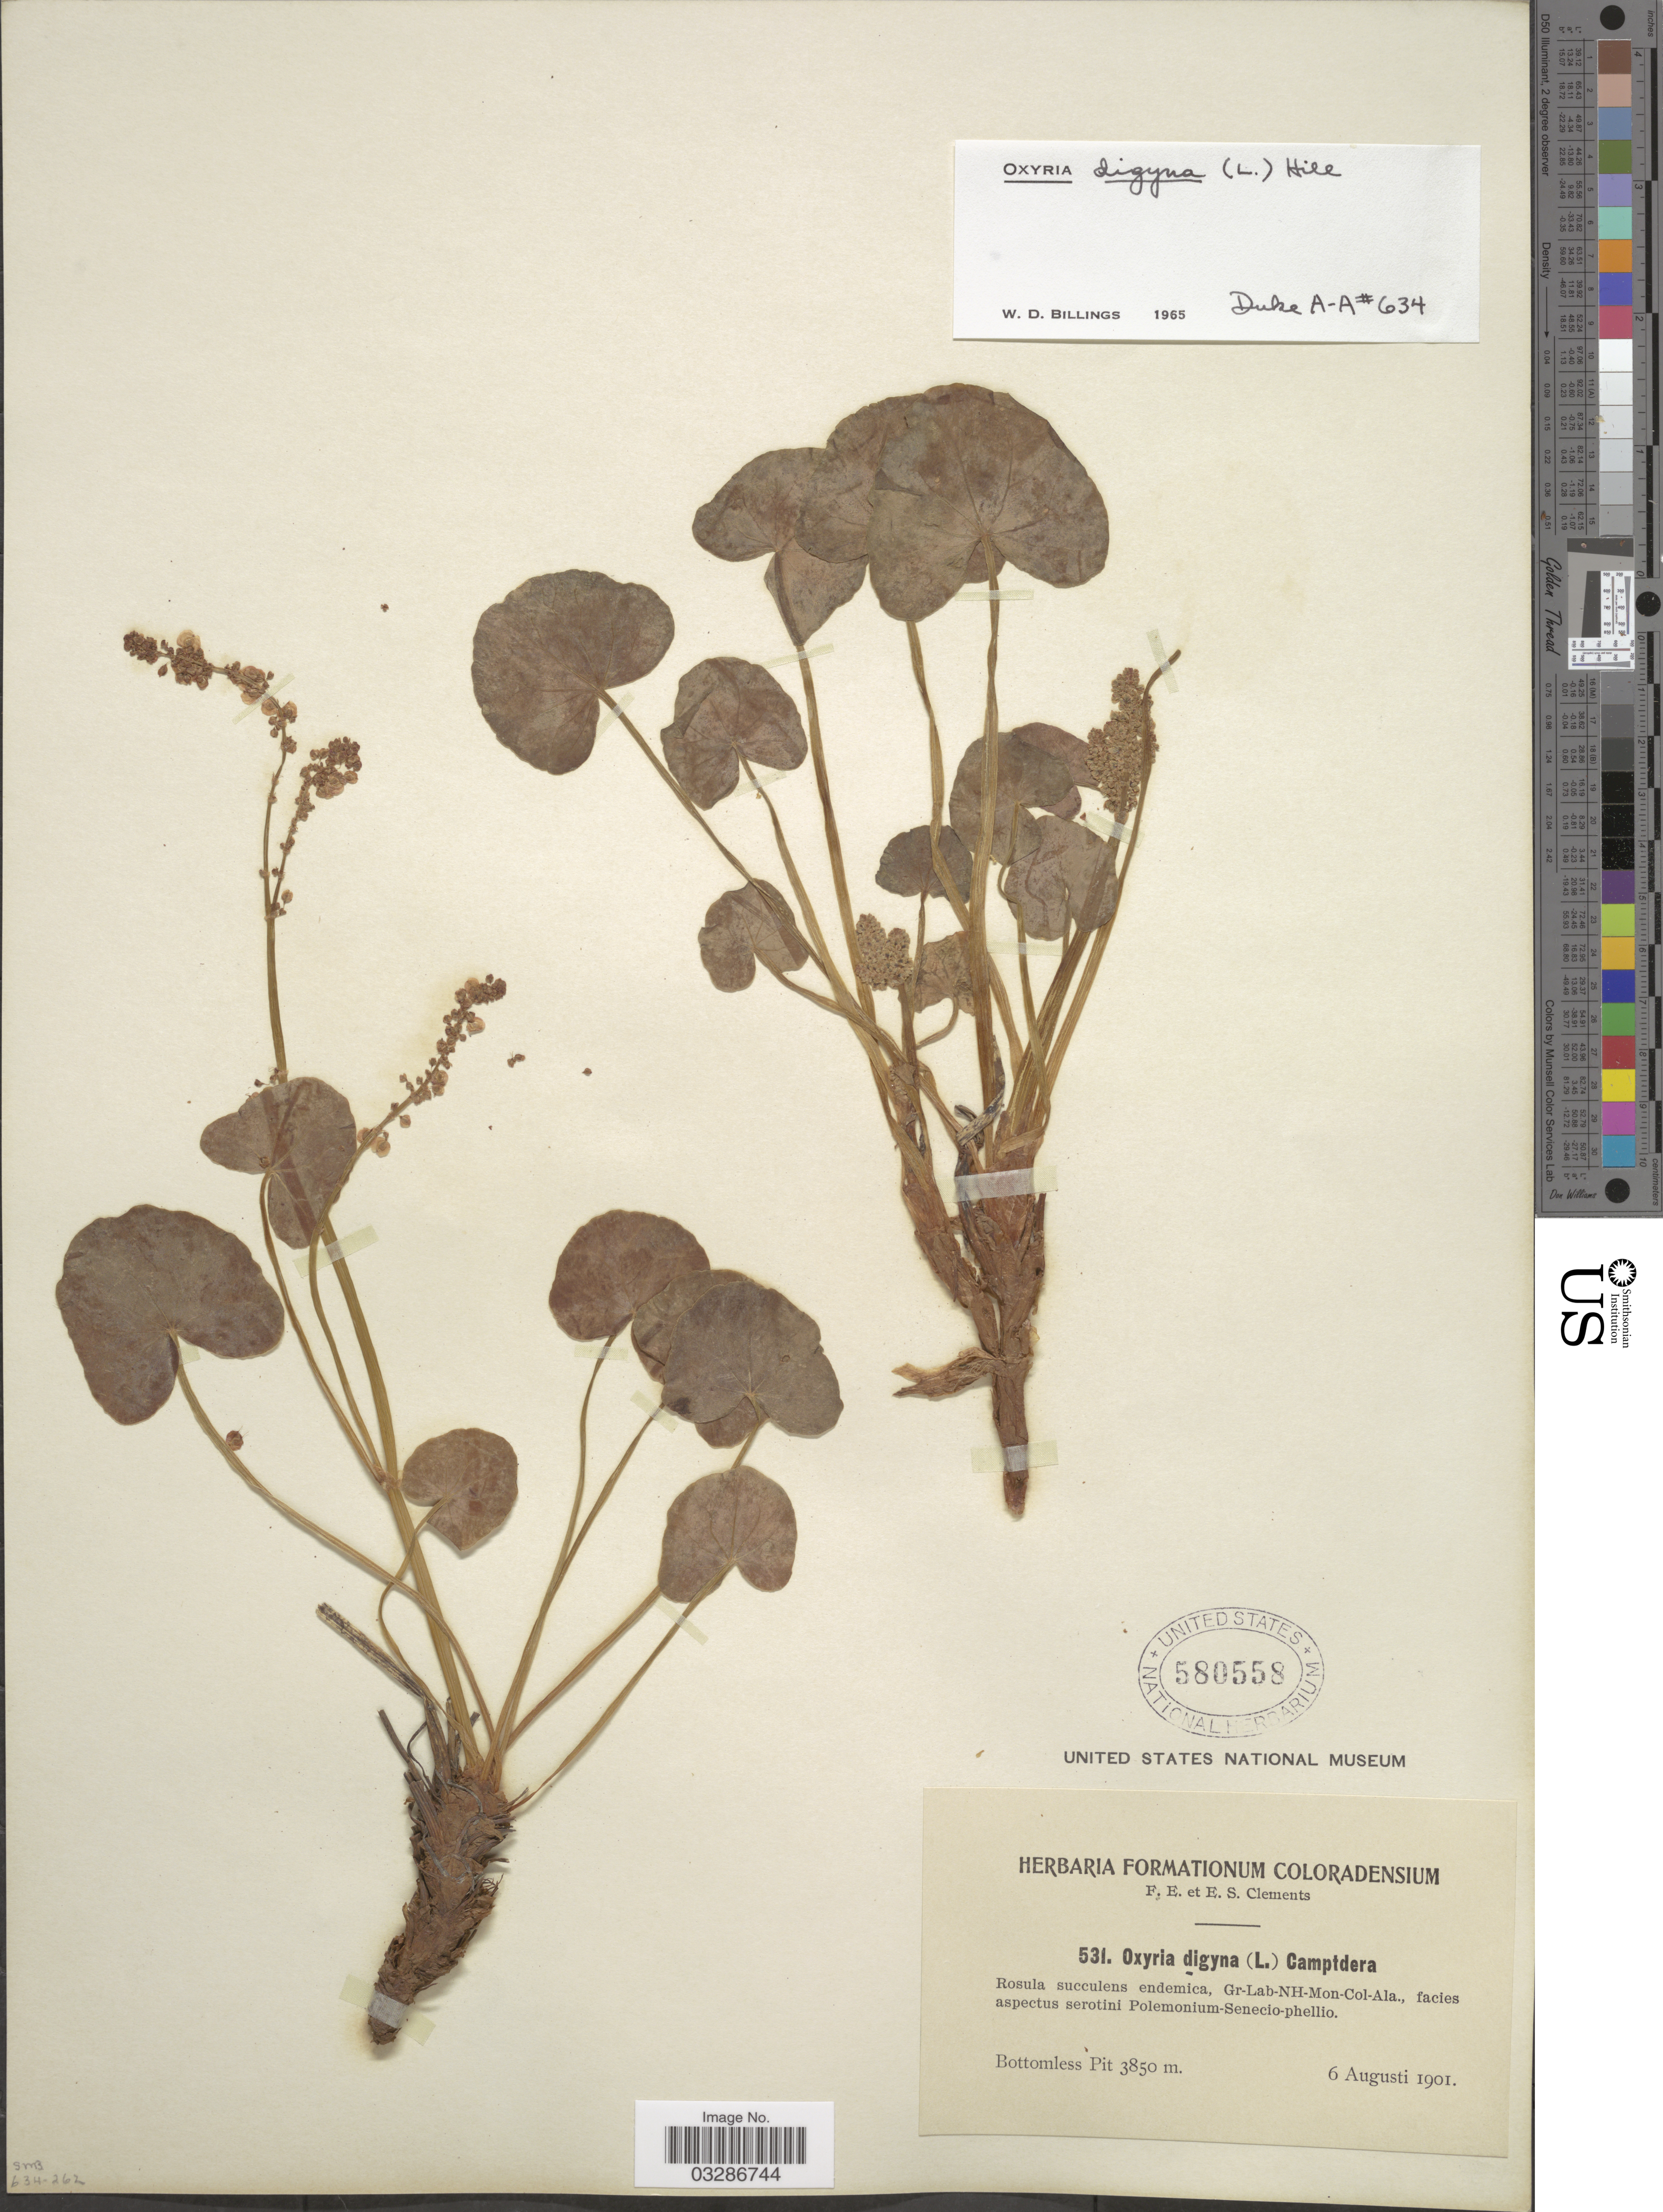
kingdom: Plantae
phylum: Tracheophyta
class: Magnoliopsida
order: Caryophyllales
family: Polygonaceae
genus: Oxyria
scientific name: Oxyria digyna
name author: (L.) Hill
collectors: F. E. Clements & E. S. Clements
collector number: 531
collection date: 1901-08-06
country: United States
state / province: Colorado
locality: Bottomless Pit.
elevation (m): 3850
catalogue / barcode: US 580558